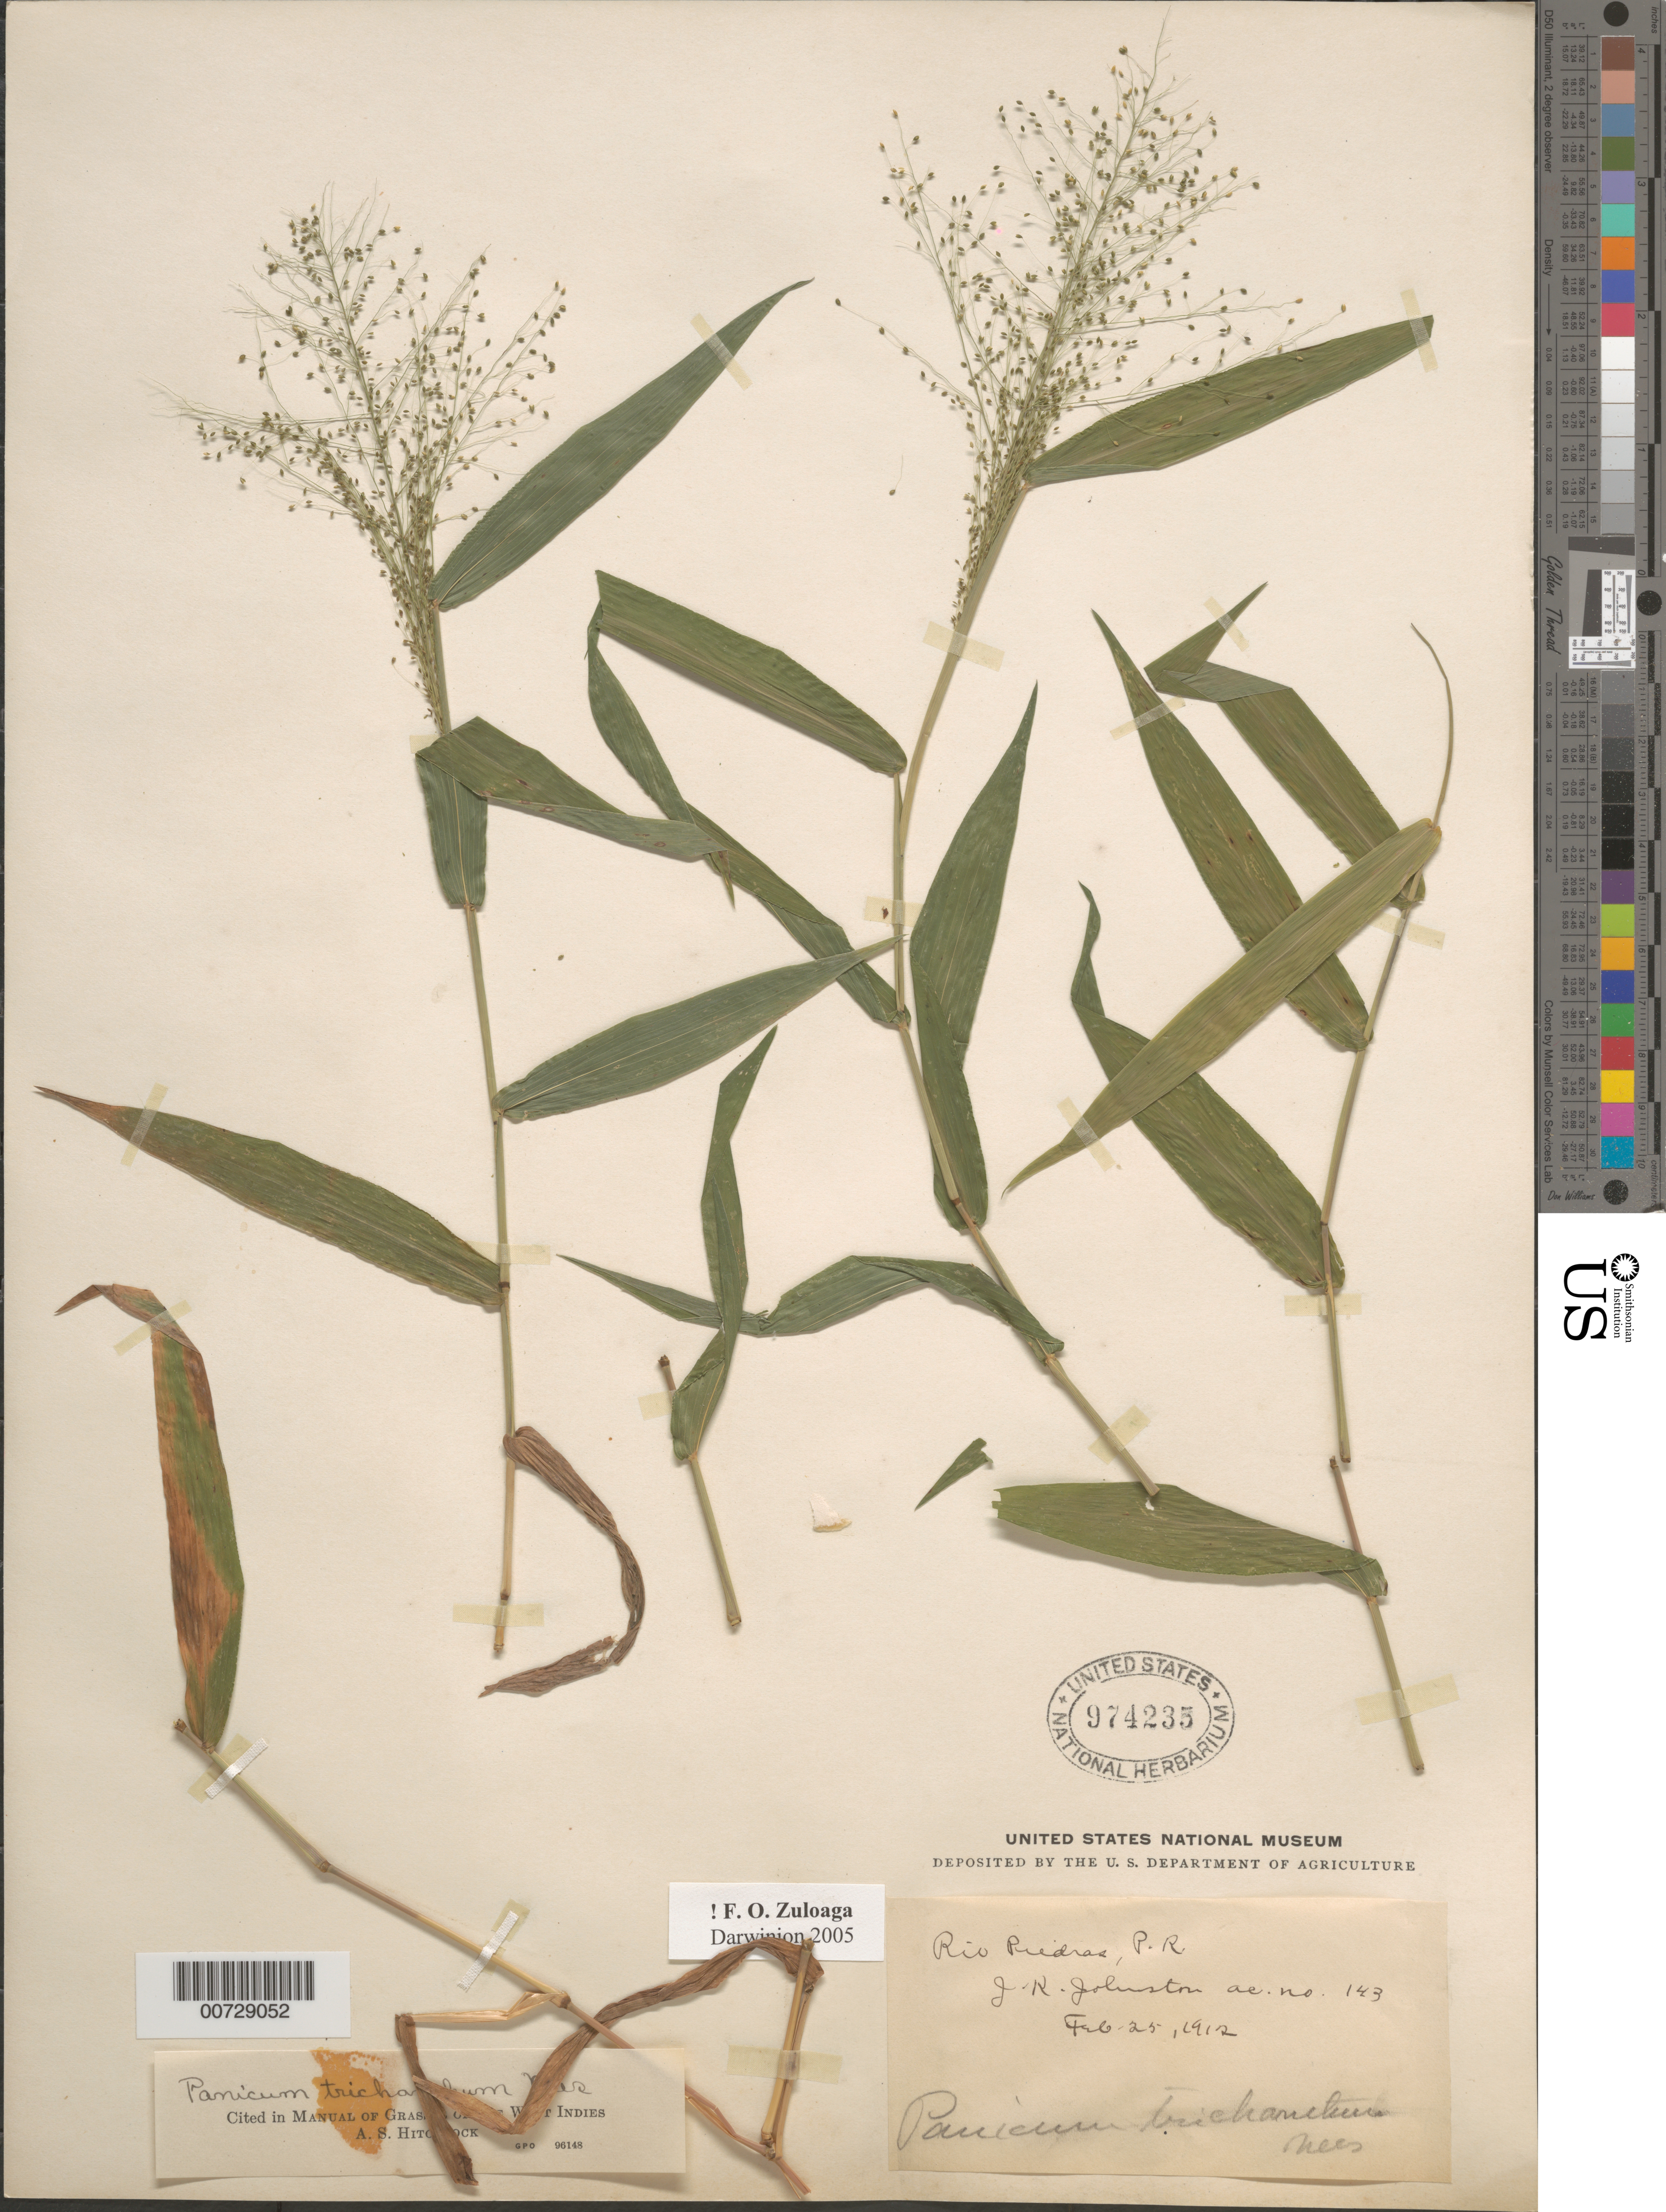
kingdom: Plantae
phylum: Tracheophyta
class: Liliopsida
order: Poales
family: Poaceae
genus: Panicum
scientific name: Panicum trichanthum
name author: Nees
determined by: Hitchcock, Albert S.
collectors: J. Johnston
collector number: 143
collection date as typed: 25 Feb 1912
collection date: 1912-02-25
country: Puerto Rico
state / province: San Juan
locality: Rio Piedras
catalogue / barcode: US 974235